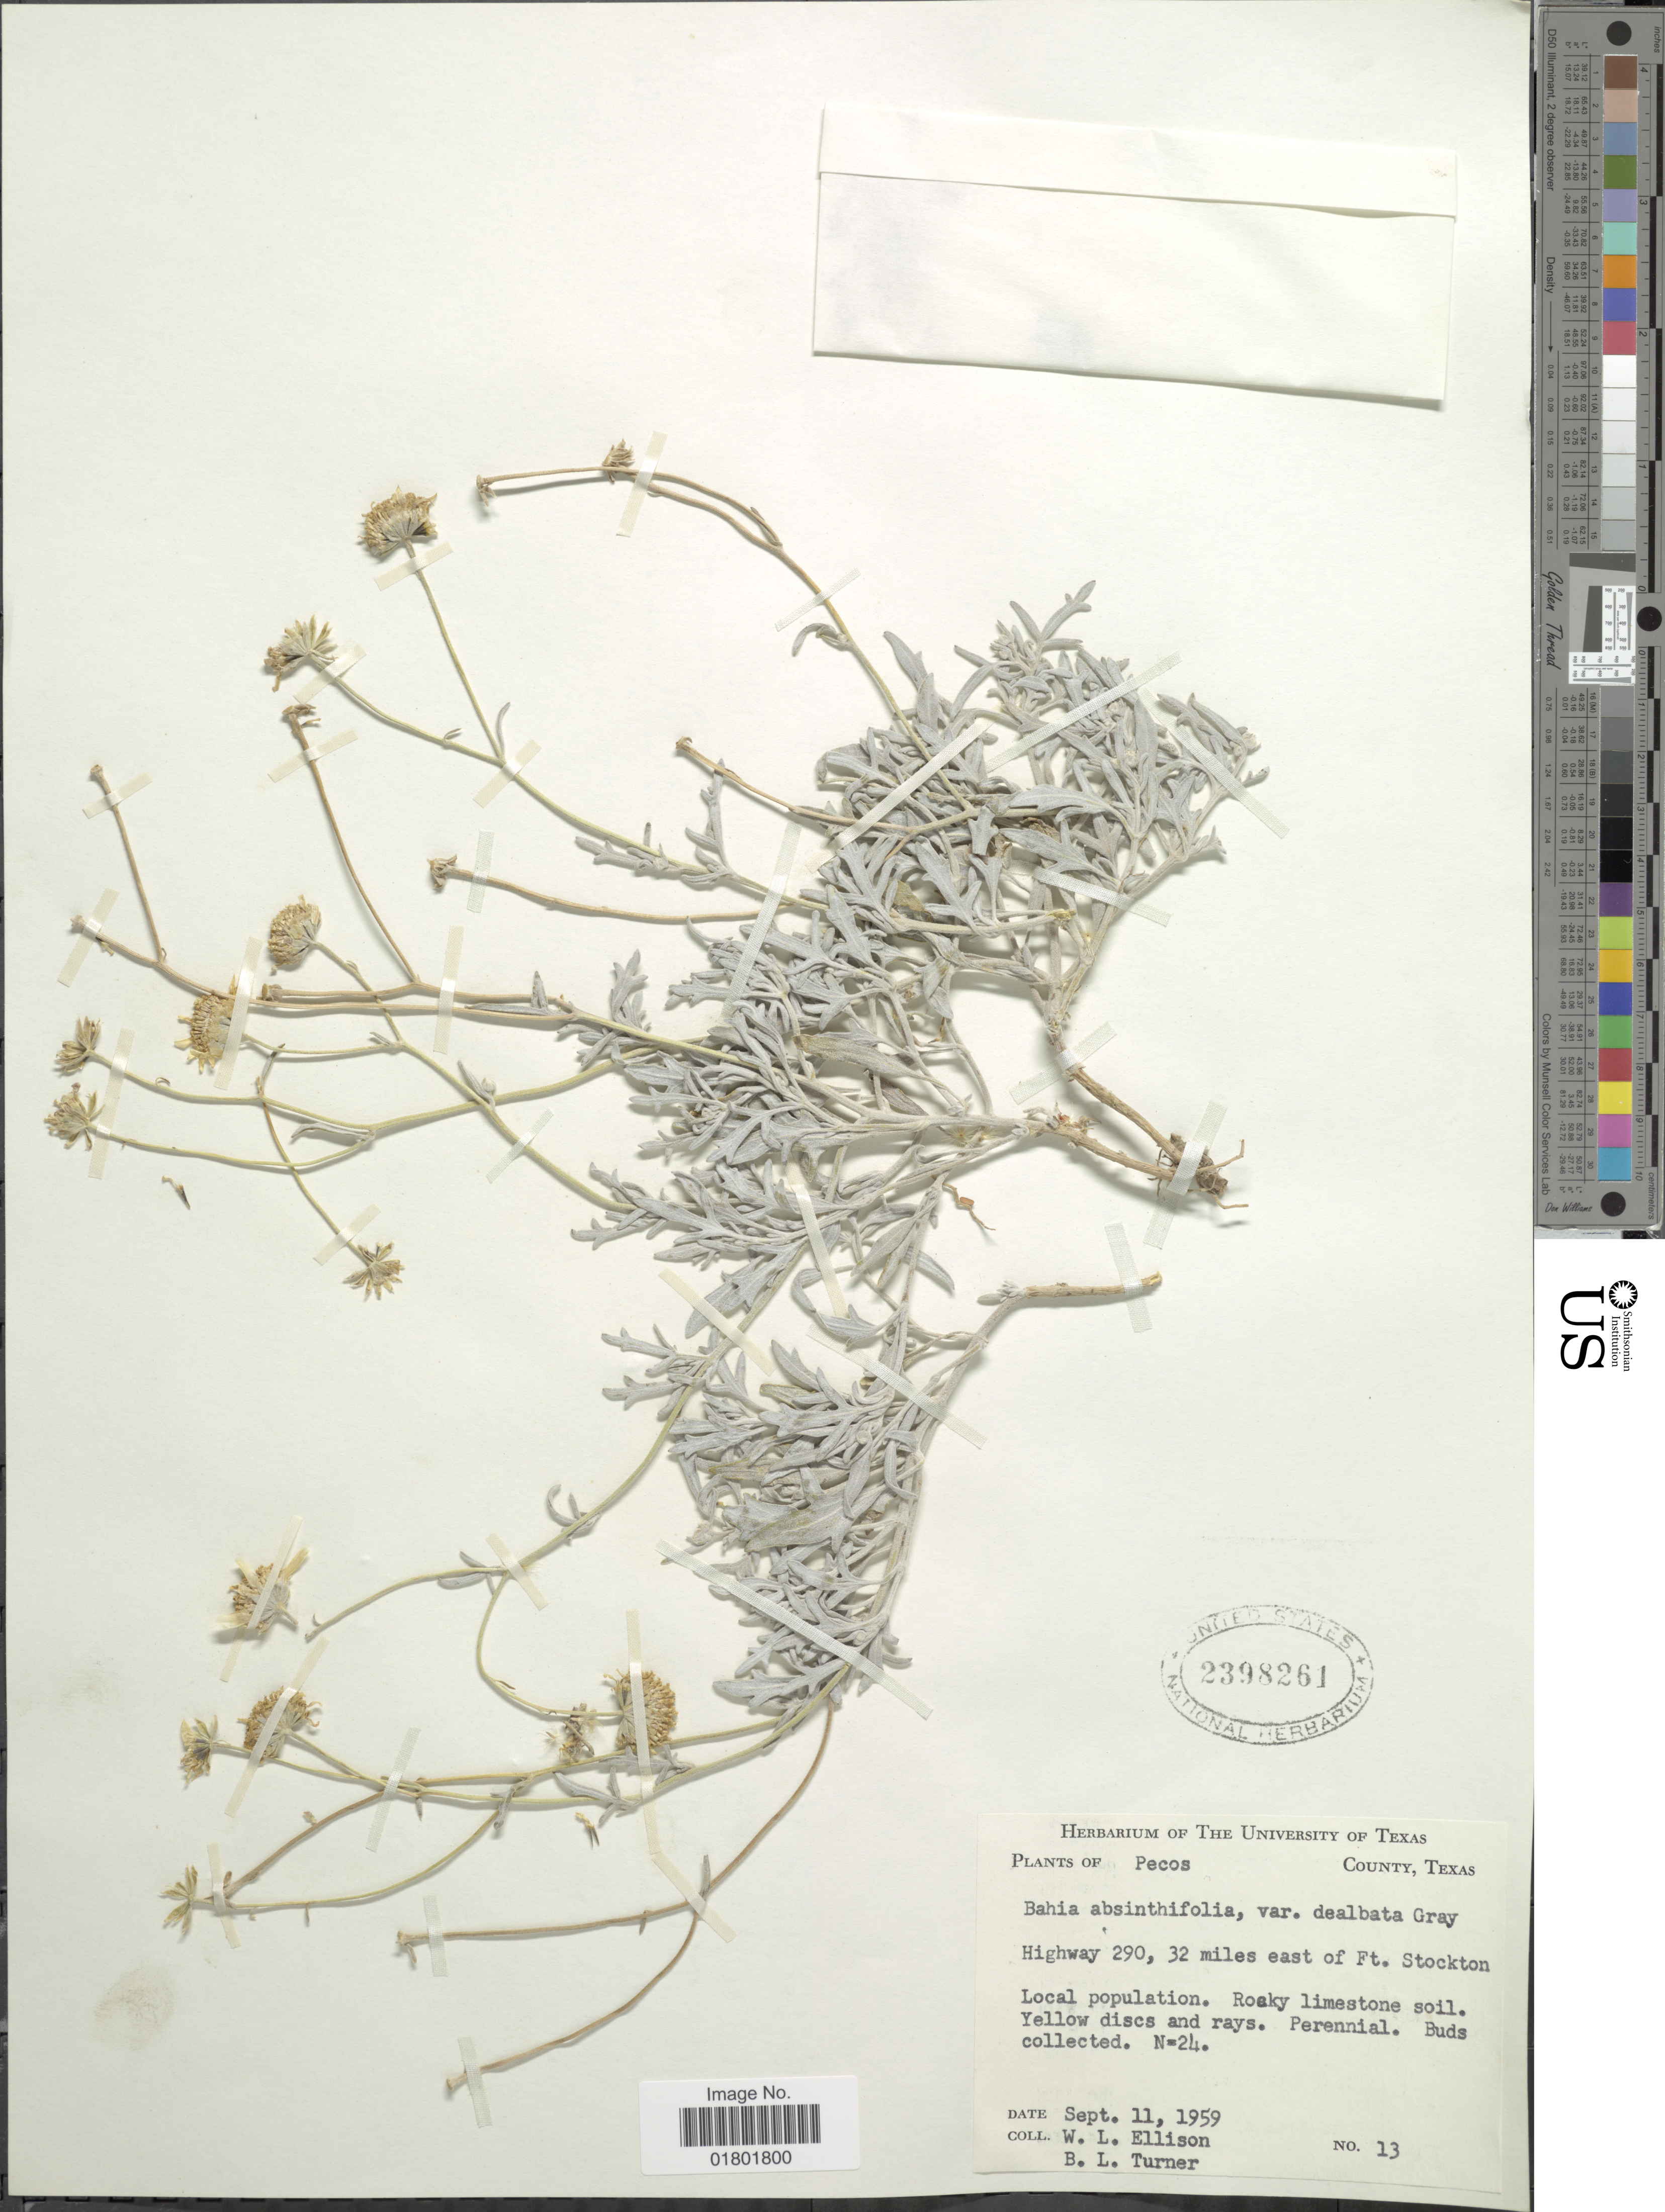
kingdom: Plantae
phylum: Tracheophyta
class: Magnoliopsida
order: Asterales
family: Asteraceae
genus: Bahia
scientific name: Bahia absinthifolia var. dealbata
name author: A. Gray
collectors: W. L. Ellison & B. L. Turner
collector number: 13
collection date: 1959-09-11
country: United States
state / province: Texas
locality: Pecos County, Highway 290, 32 miles east of Ft. Stockton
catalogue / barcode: US 2398261